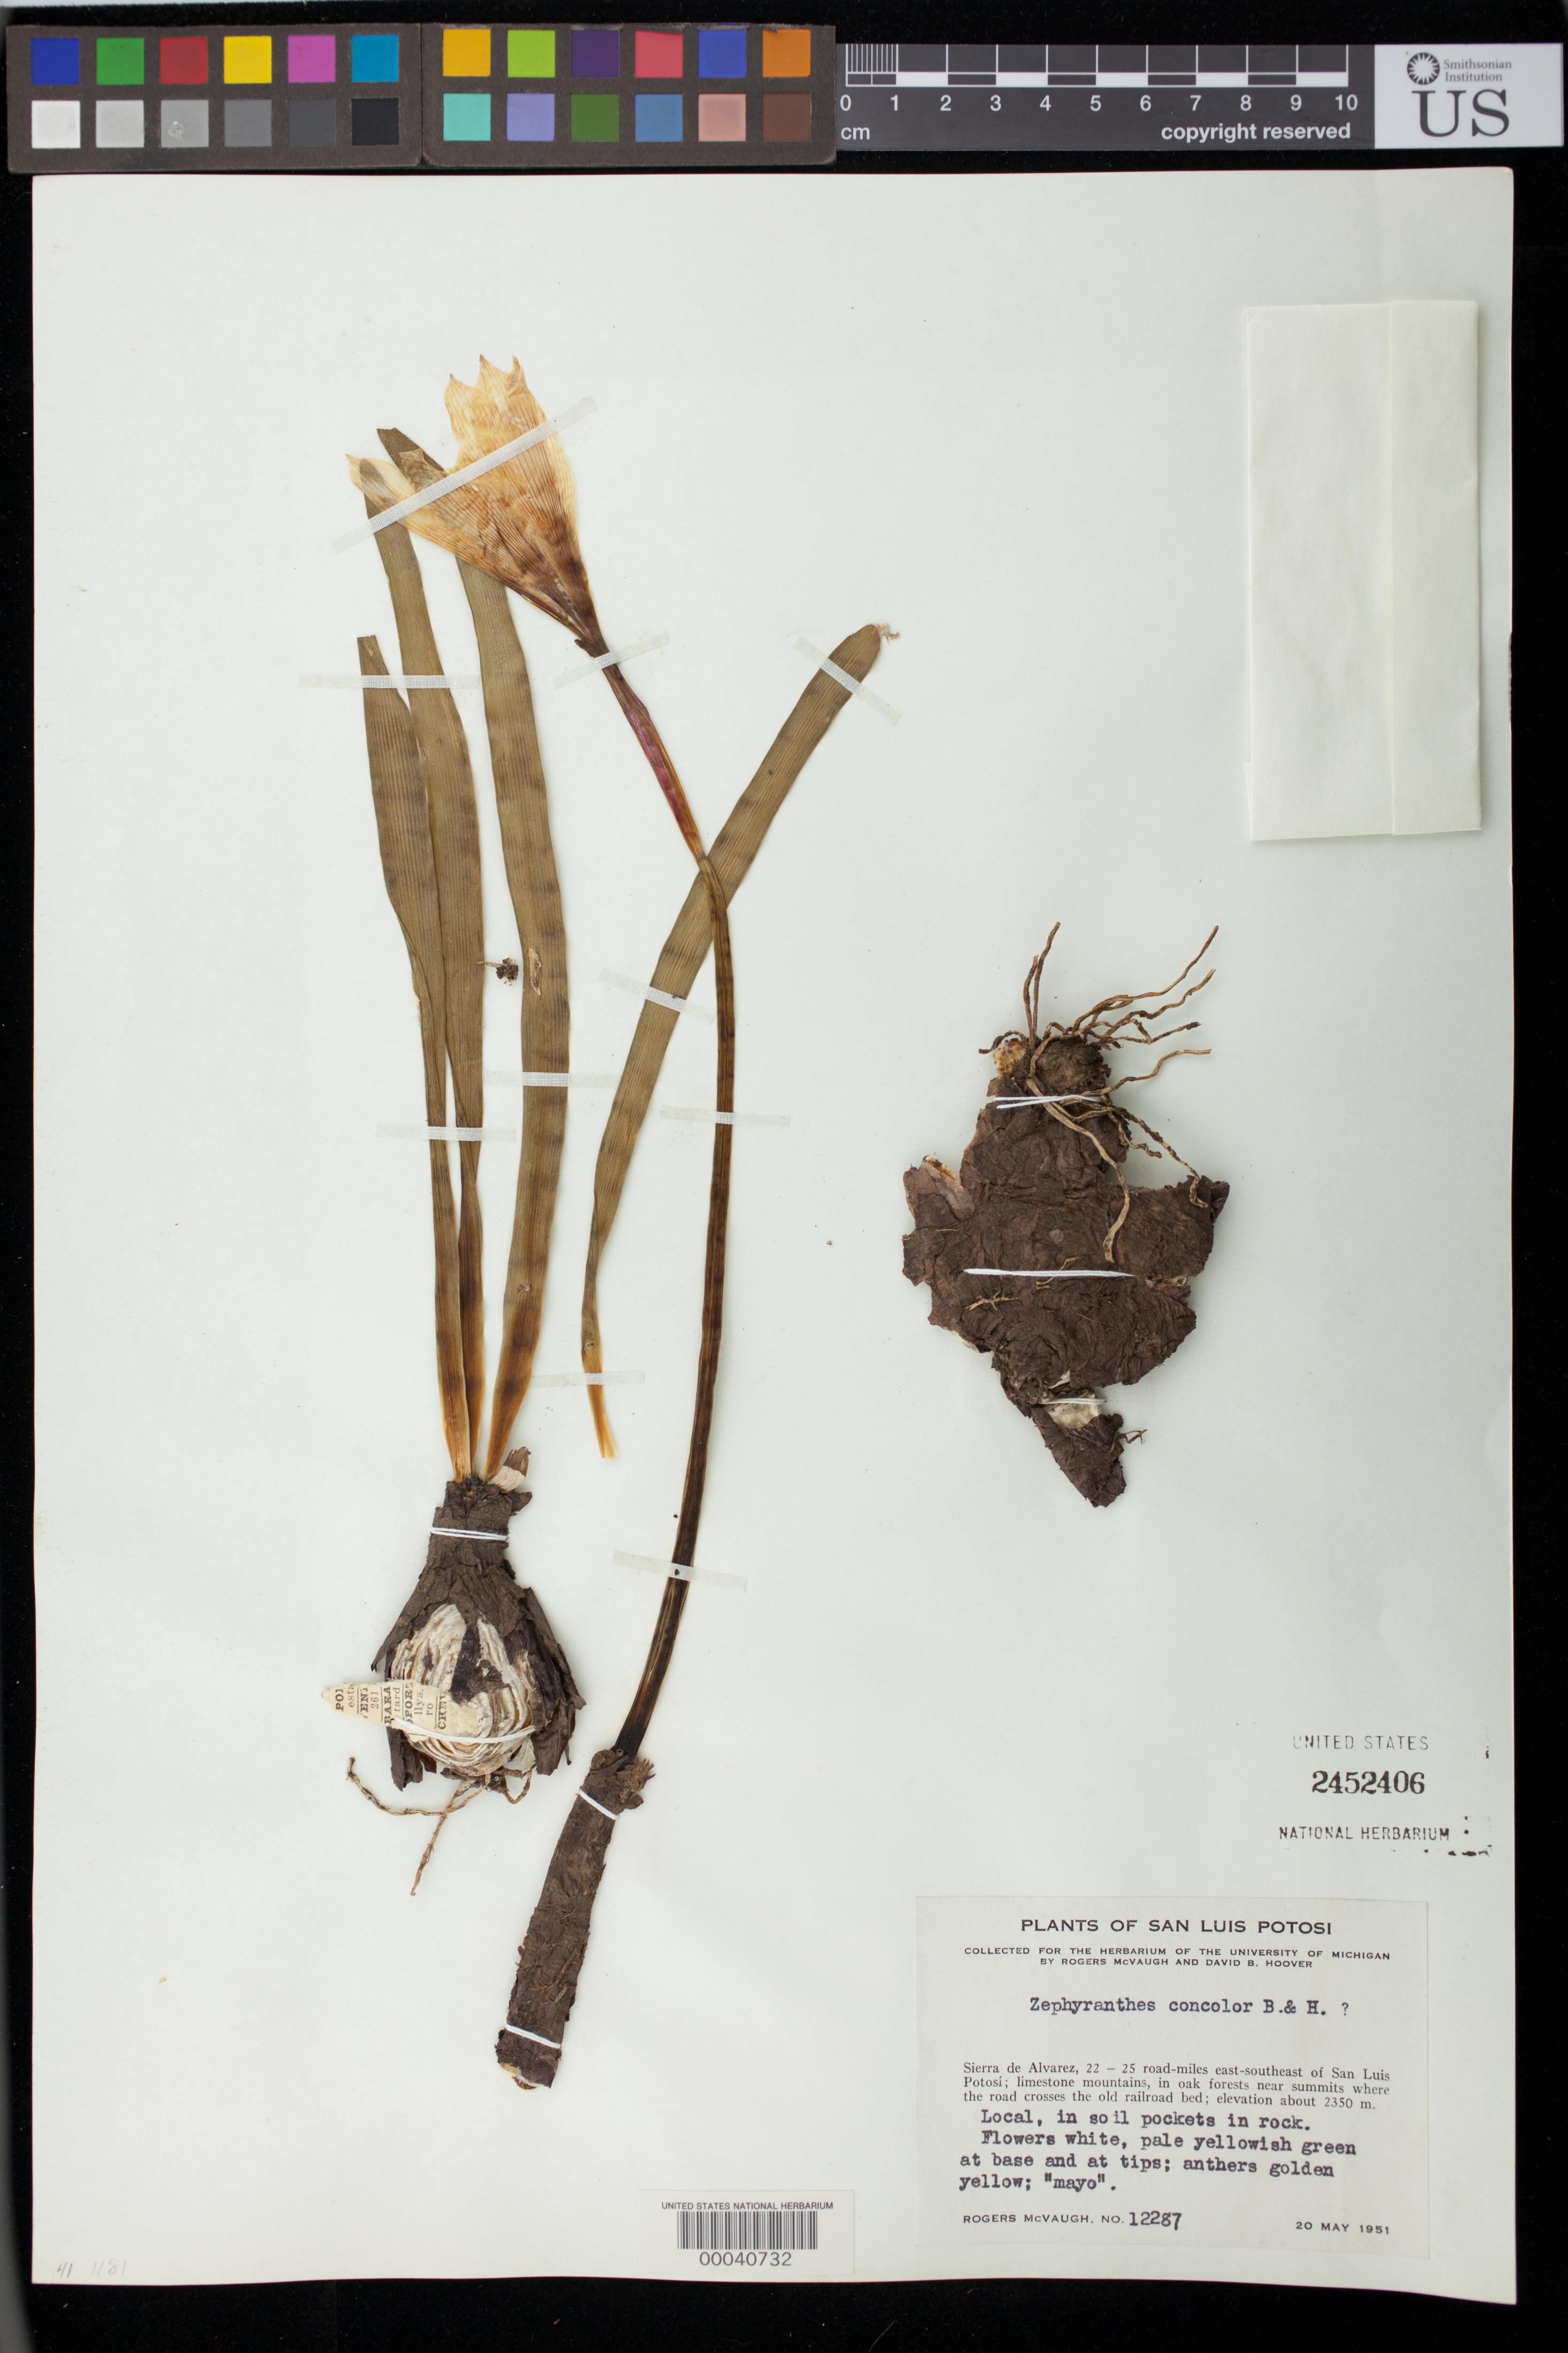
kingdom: Plantae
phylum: Tracheophyta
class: Liliopsida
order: Asparagales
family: Amaryllidaceae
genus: Zephyranthes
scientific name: Zephyranthes concolor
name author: (Lindl.) Benth. & Hook. f.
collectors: R. McVaugh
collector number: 12287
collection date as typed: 20 May 1951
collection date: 1951-05-20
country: Mexico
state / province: San Luis Potosí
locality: Sierra de alvarez, 22-25 mi. ESE of San Luis Potosi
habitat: Limestone mts., in oak forests near summit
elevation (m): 2350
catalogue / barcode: US 2452406